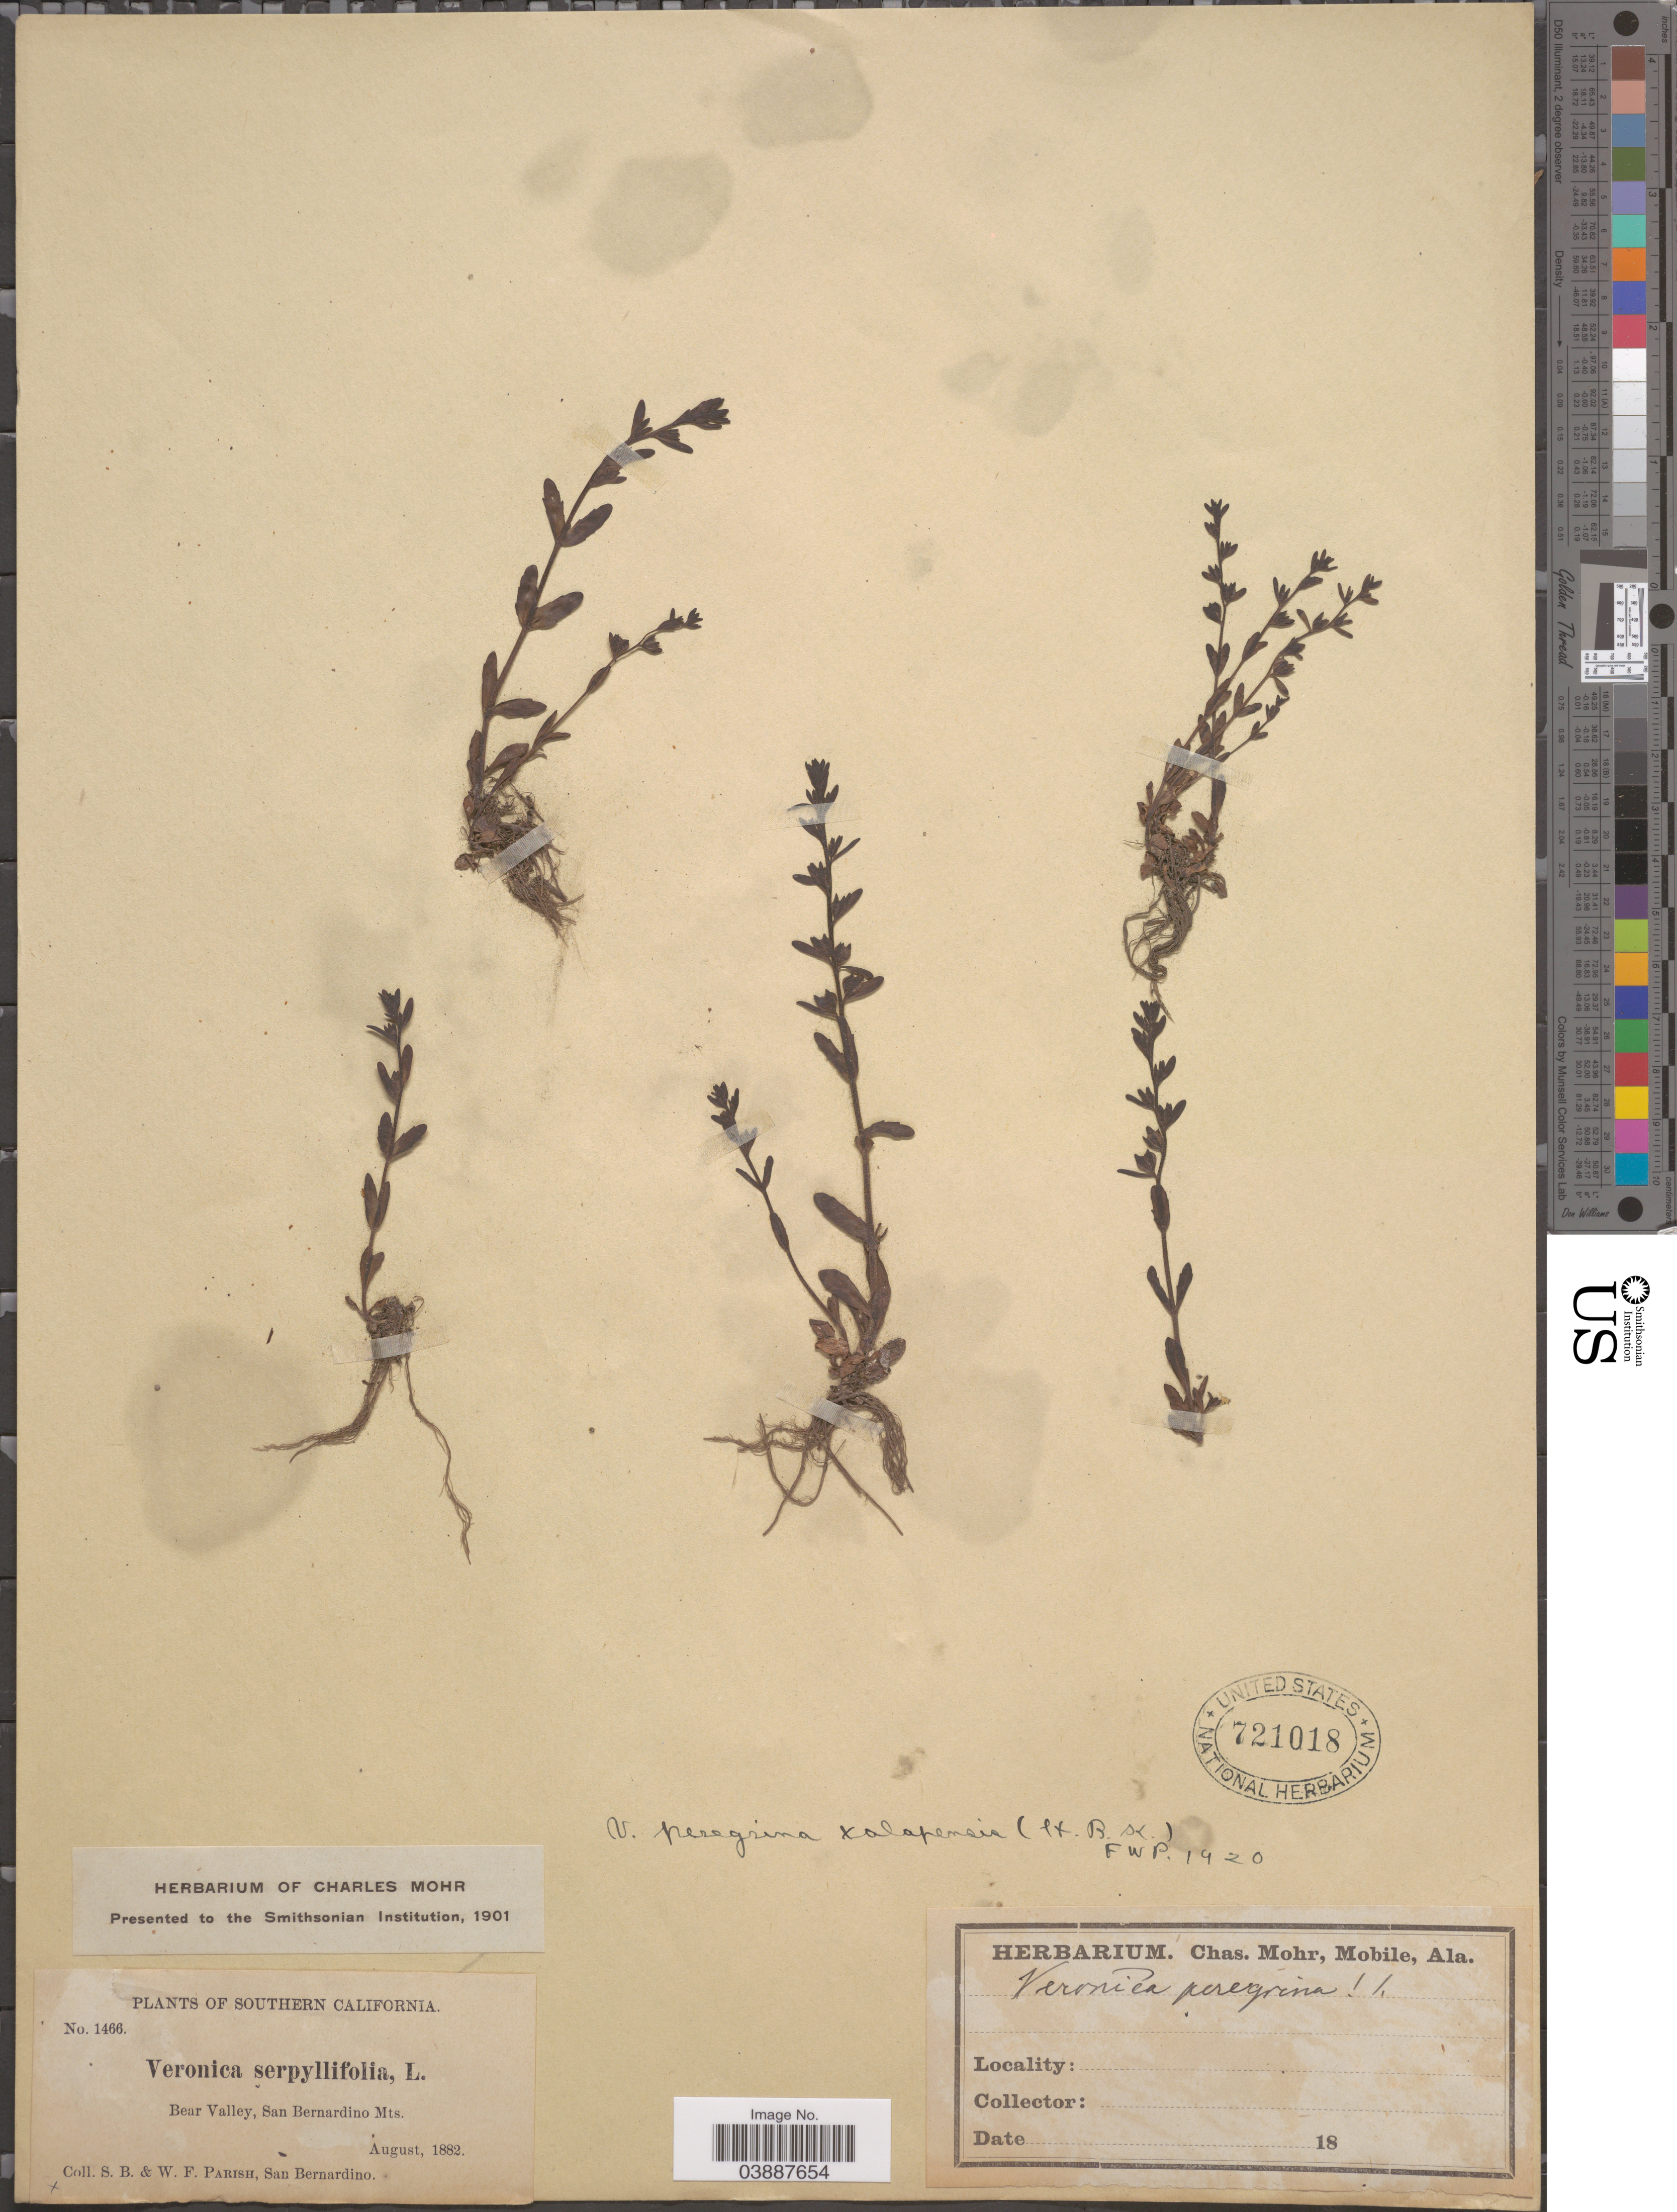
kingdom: Plantae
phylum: Tracheophyta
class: Magnoliopsida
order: Lamiales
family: Plantaginaceae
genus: Veronica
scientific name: Veronica peregrina var. xalapensis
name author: Kunth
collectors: S. B. Parish & W. F. Parish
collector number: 1466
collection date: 1882-08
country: United States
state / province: California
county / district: San Bernardino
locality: Southern California. Bear Valley, San Bernardino Mts.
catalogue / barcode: US 721018